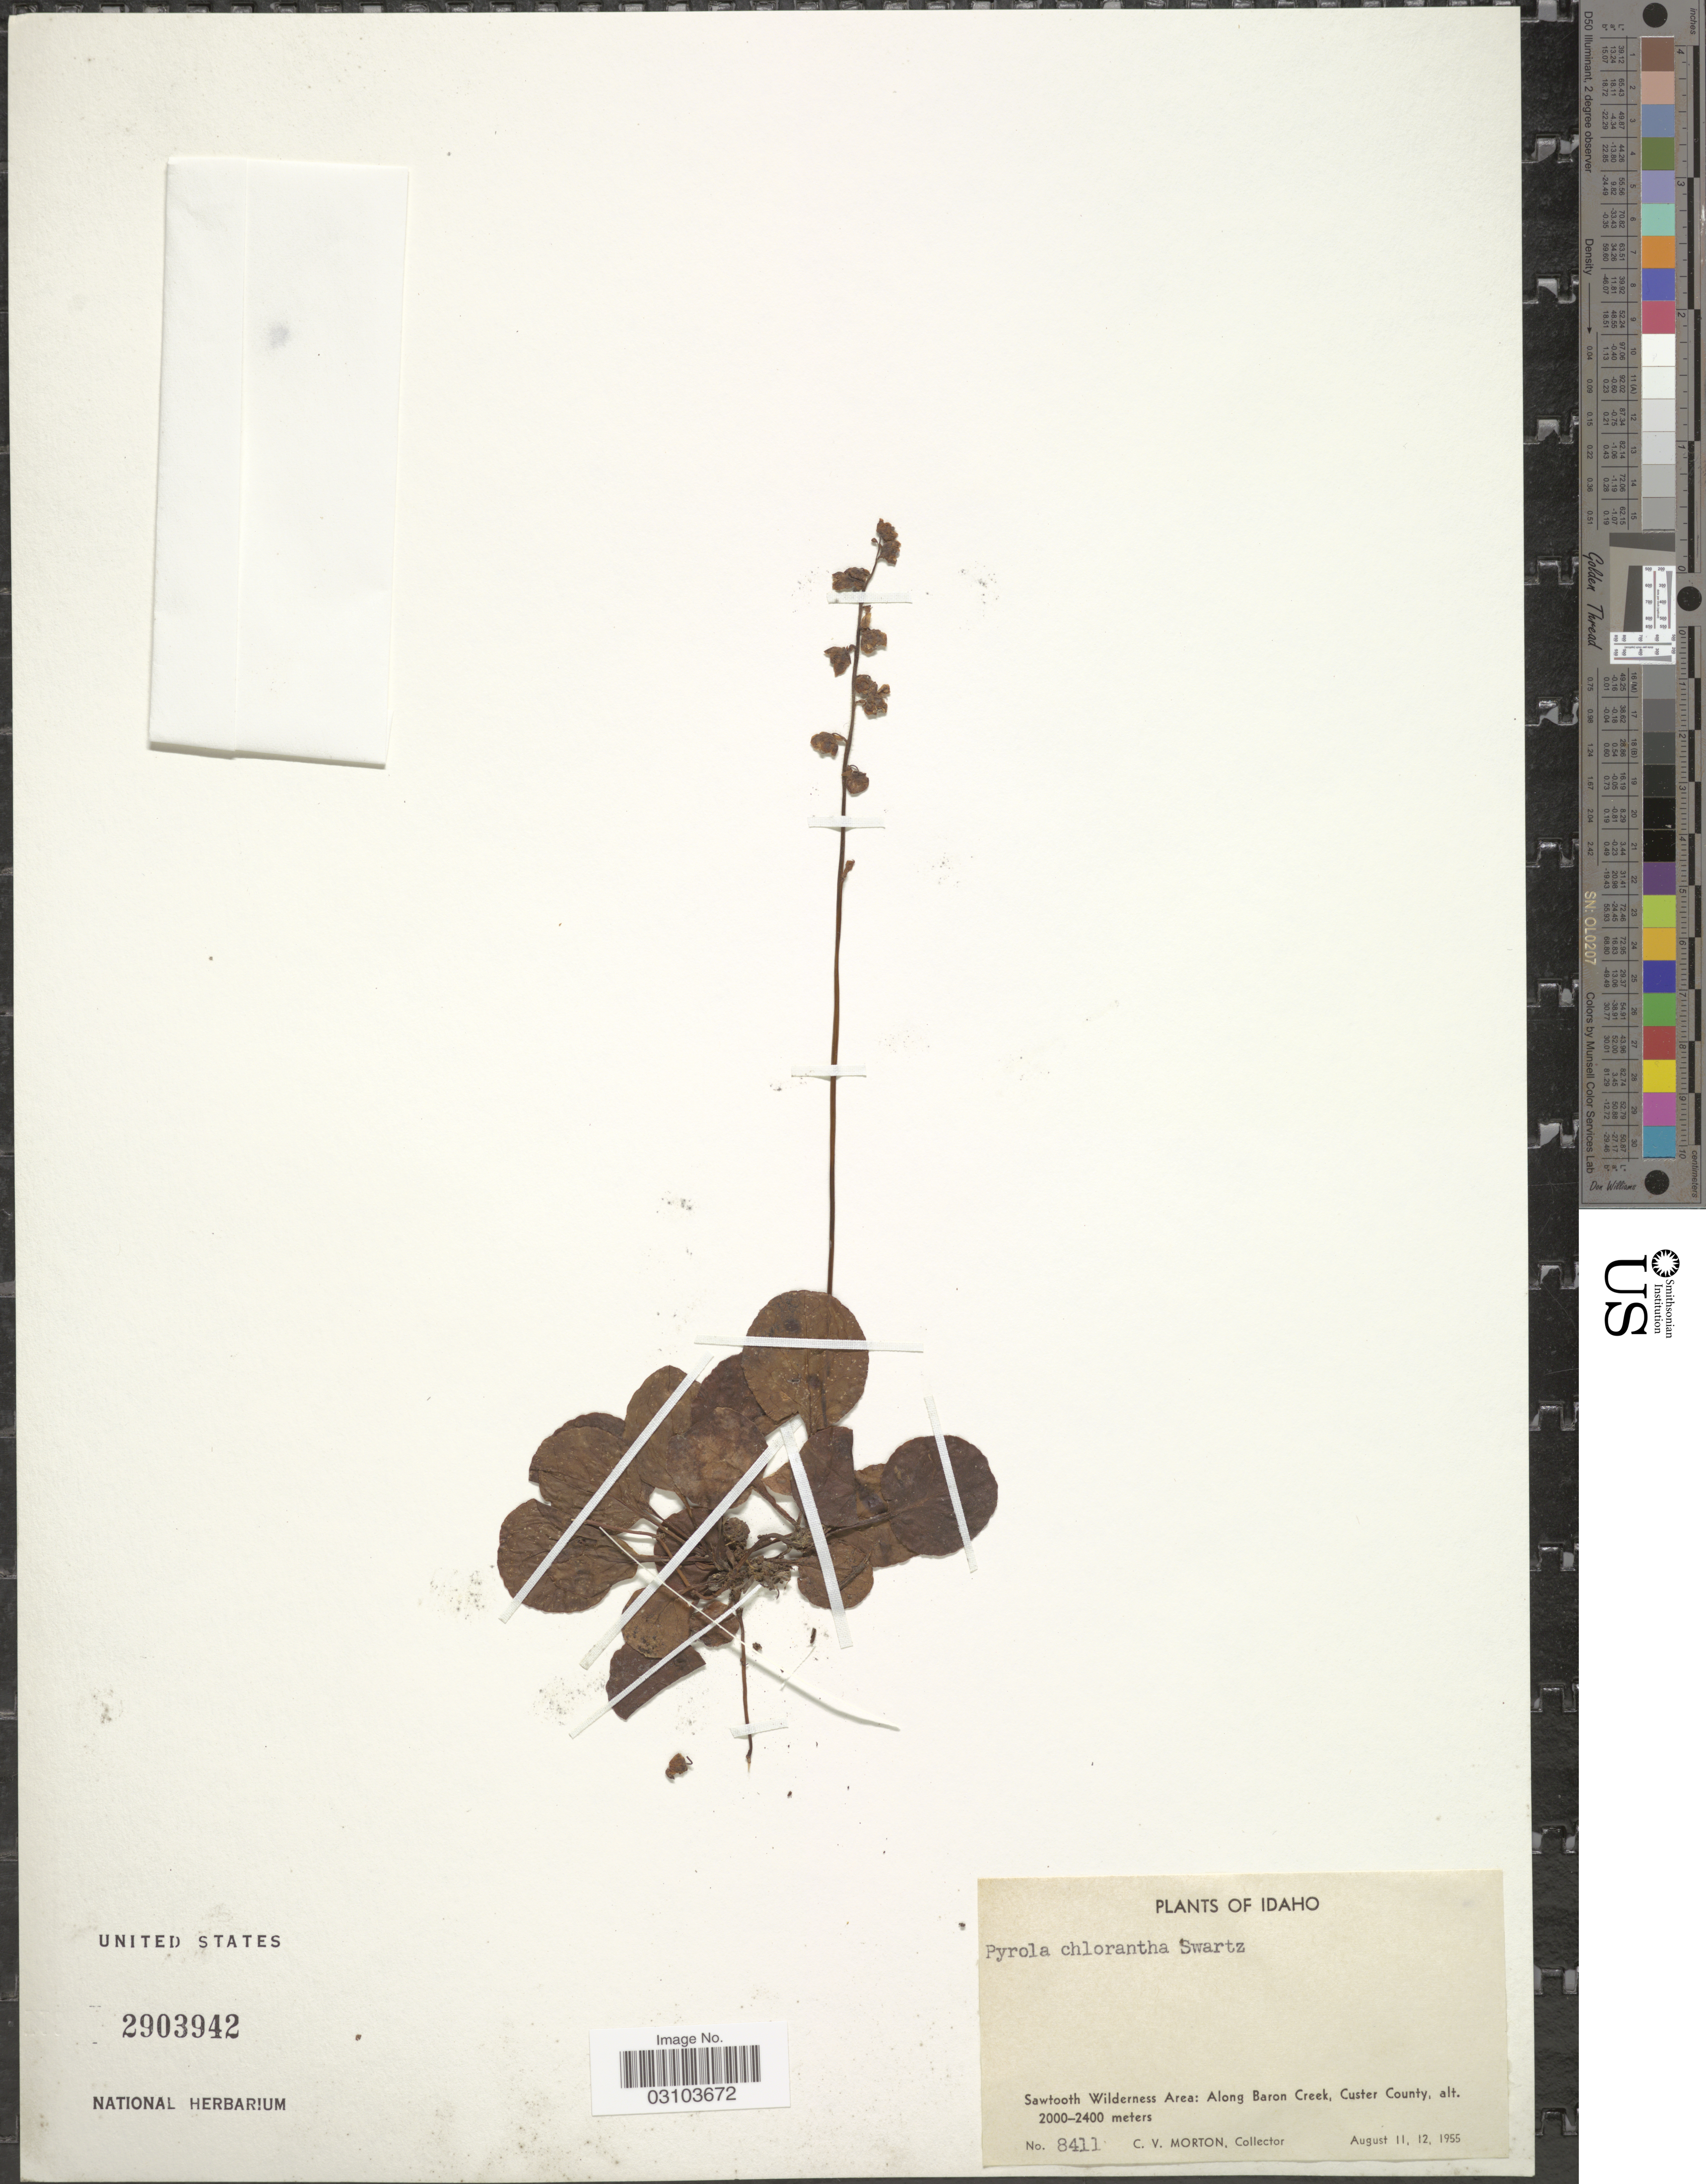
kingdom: Plantae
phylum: Tracheophyta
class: Magnoliopsida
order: Ericales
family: Ericaceae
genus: Pyrola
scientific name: Pyrola chlorantha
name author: Schweigg.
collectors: C. V. Morton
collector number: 8411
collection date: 1955-08-11/1955-08-12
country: United States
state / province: Idaho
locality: Sawtooth Wilderness Area: Along Baron Creek, Custer County.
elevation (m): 2000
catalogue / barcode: US 2903942